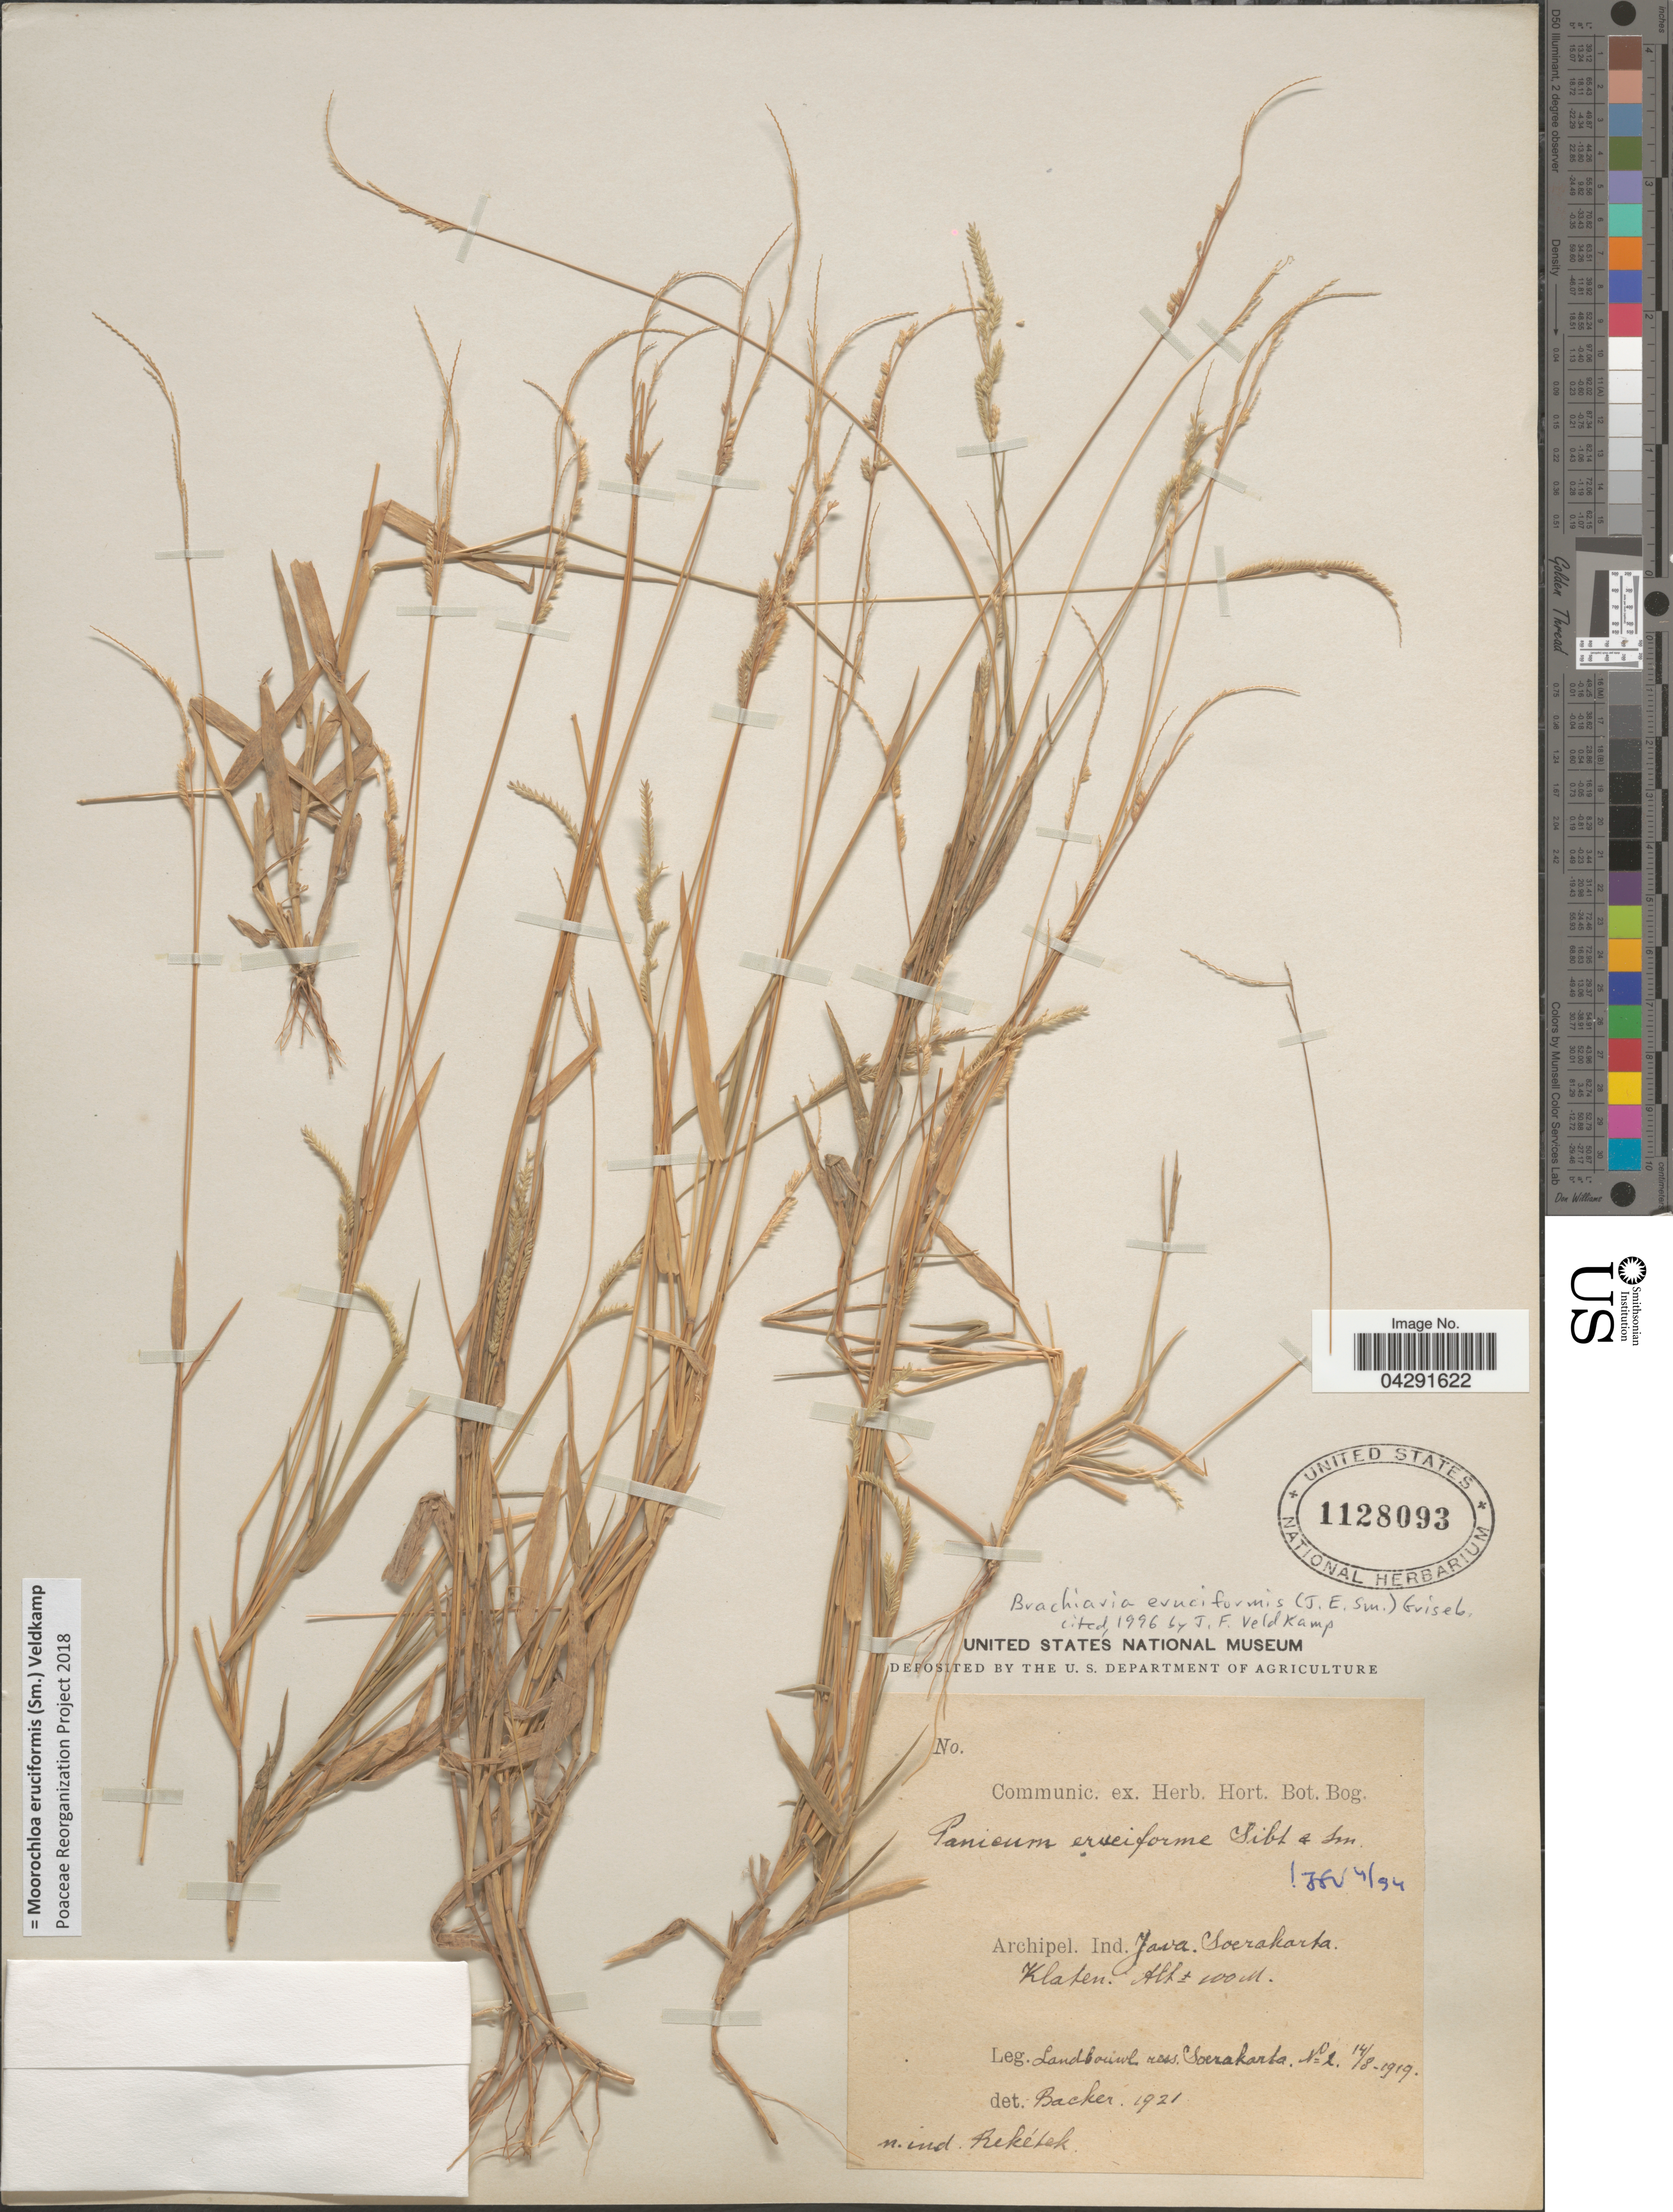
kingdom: Plantae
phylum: Tracheophyta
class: Liliopsida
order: Poales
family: Poaceae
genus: Moorochloa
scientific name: Moorochloa eruciformis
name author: (Sm.) Veldkamp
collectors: Landbouwl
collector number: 2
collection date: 1919-08-14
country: Indonesia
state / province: Java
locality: Archipel. Ind. Java. Soerakarta Klaten.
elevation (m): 100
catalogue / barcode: US 1128093